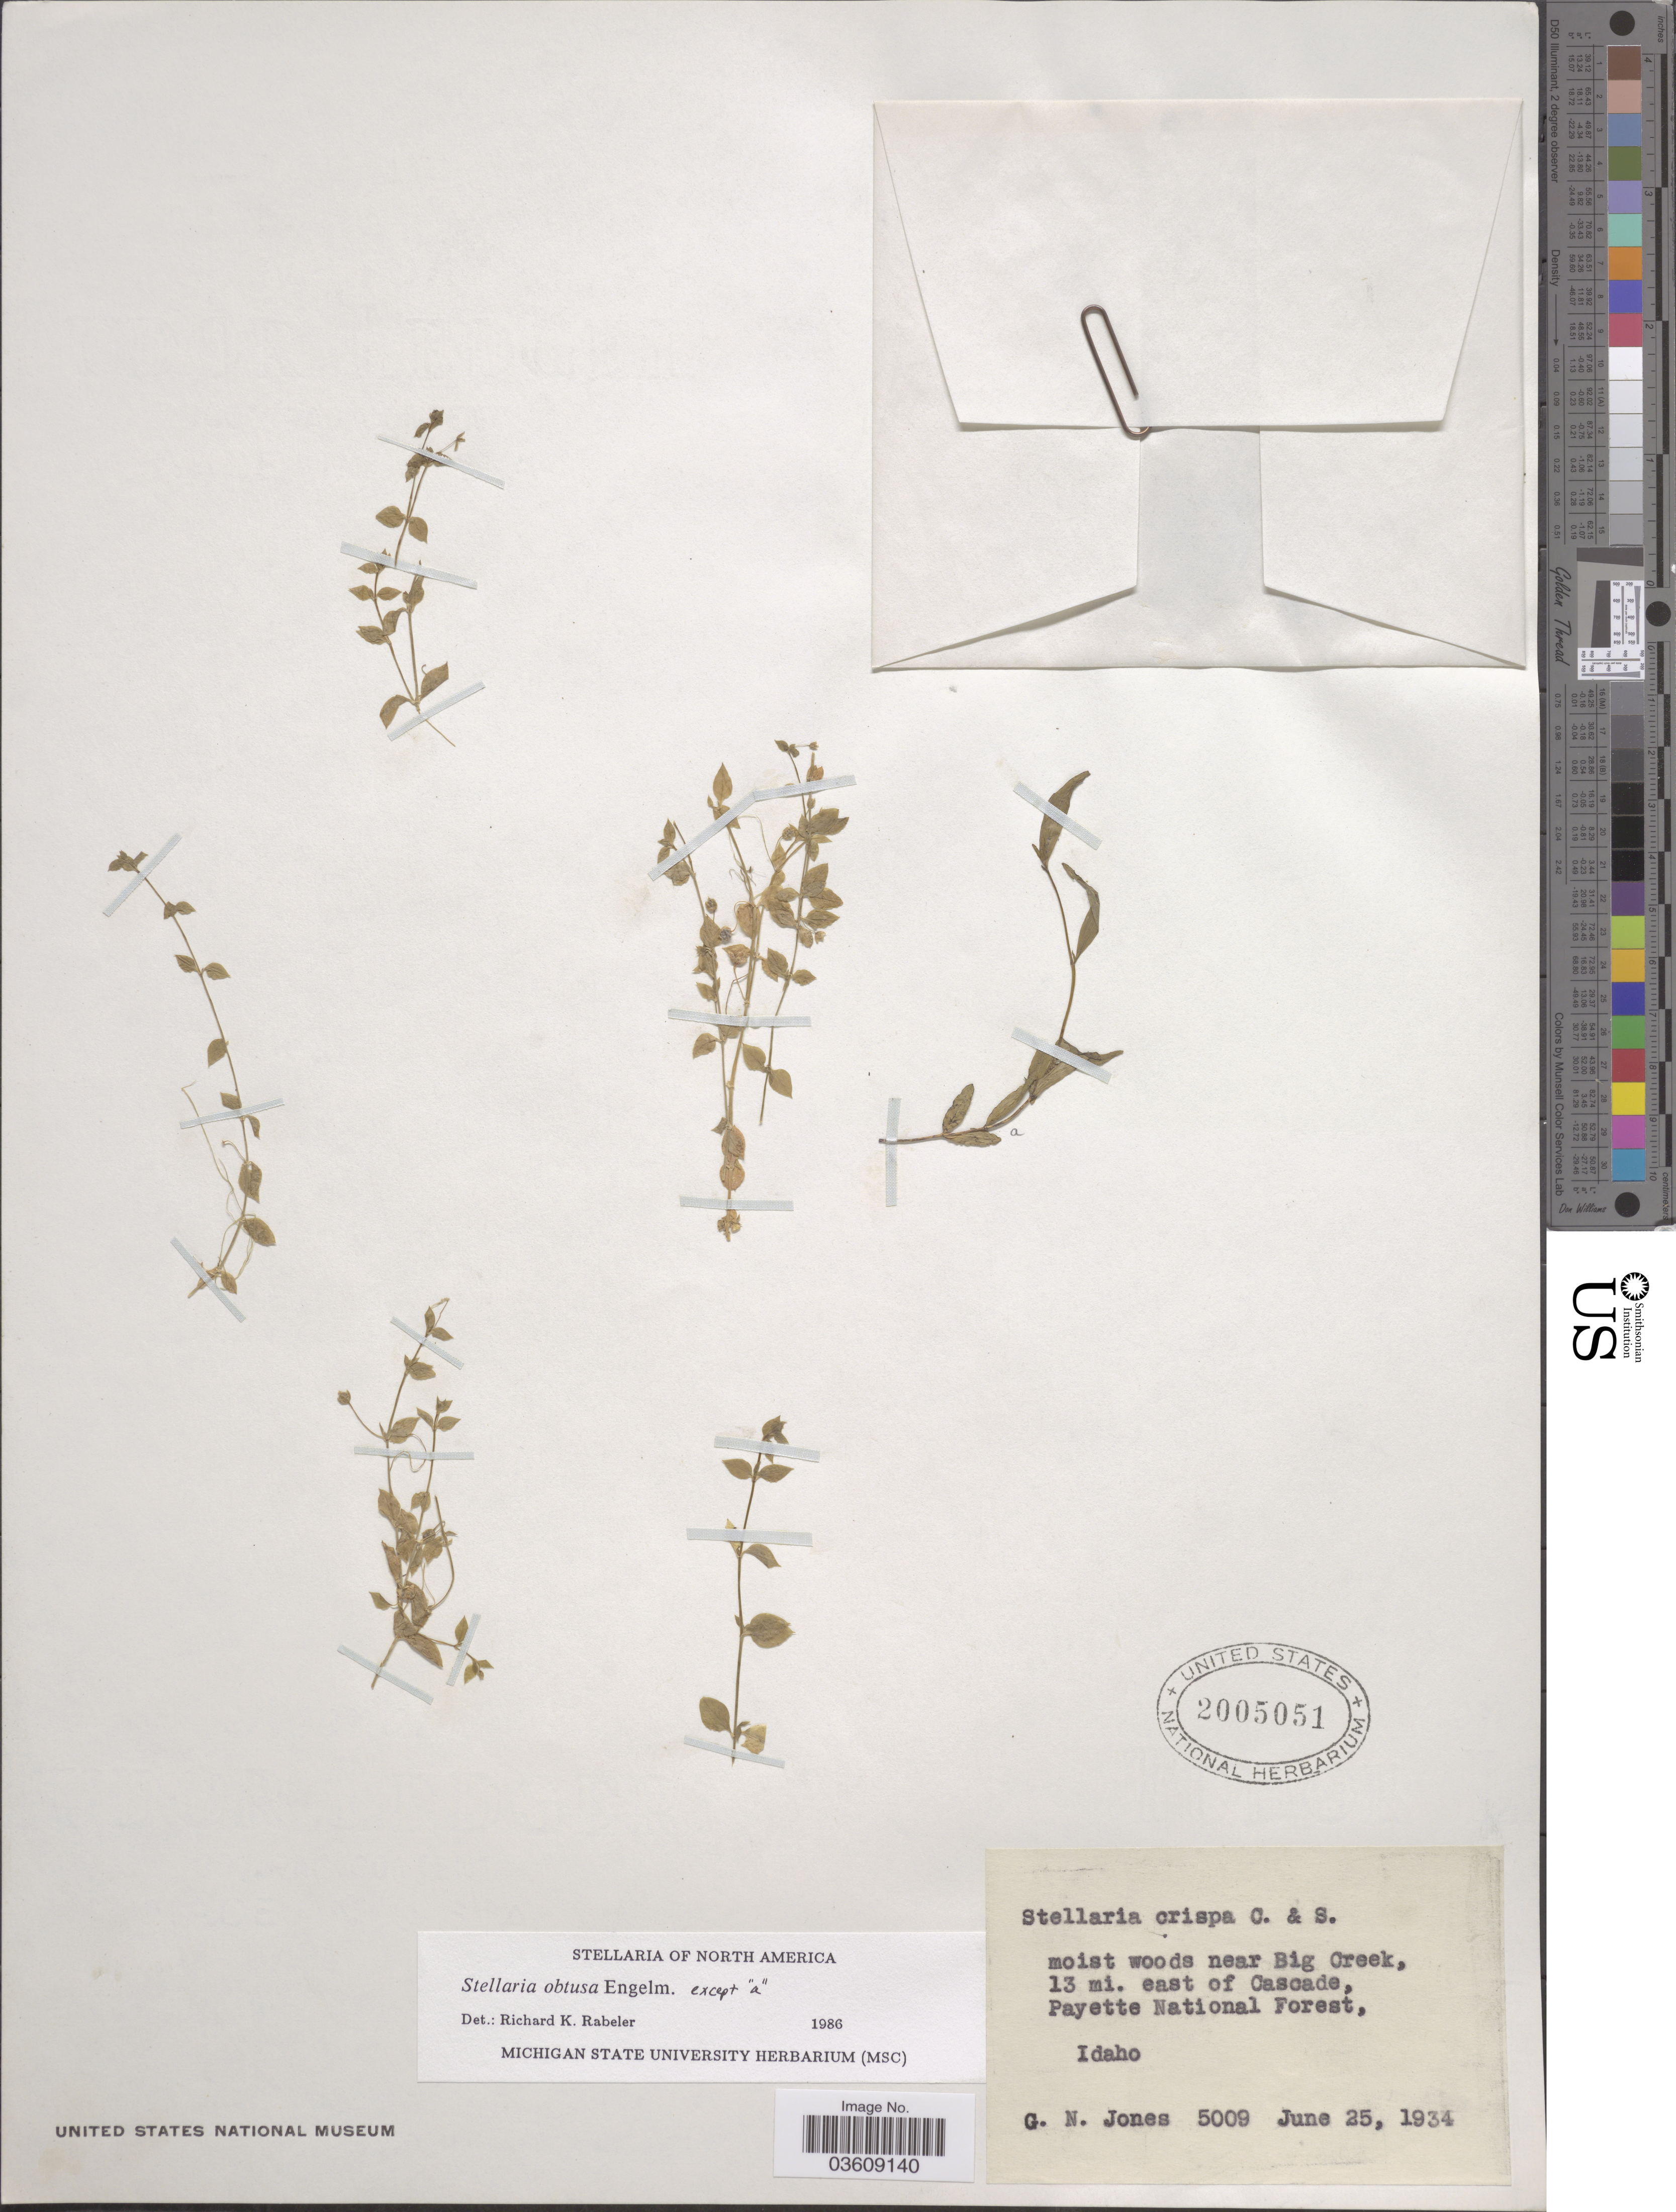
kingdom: Plantae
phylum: Tracheophyta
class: Magnoliopsida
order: Caryophyllales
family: Caryophyllaceae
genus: Engellaria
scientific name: Engellaria obtusa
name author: (Engelm.) Iamonico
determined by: U.S. National Herbarium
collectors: G. N. Jones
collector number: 5009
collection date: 1934-06-25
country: United States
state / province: Idaho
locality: Near Big Creek, 13 mi. east of Cascade, Payette National Forest.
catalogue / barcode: US 2005051